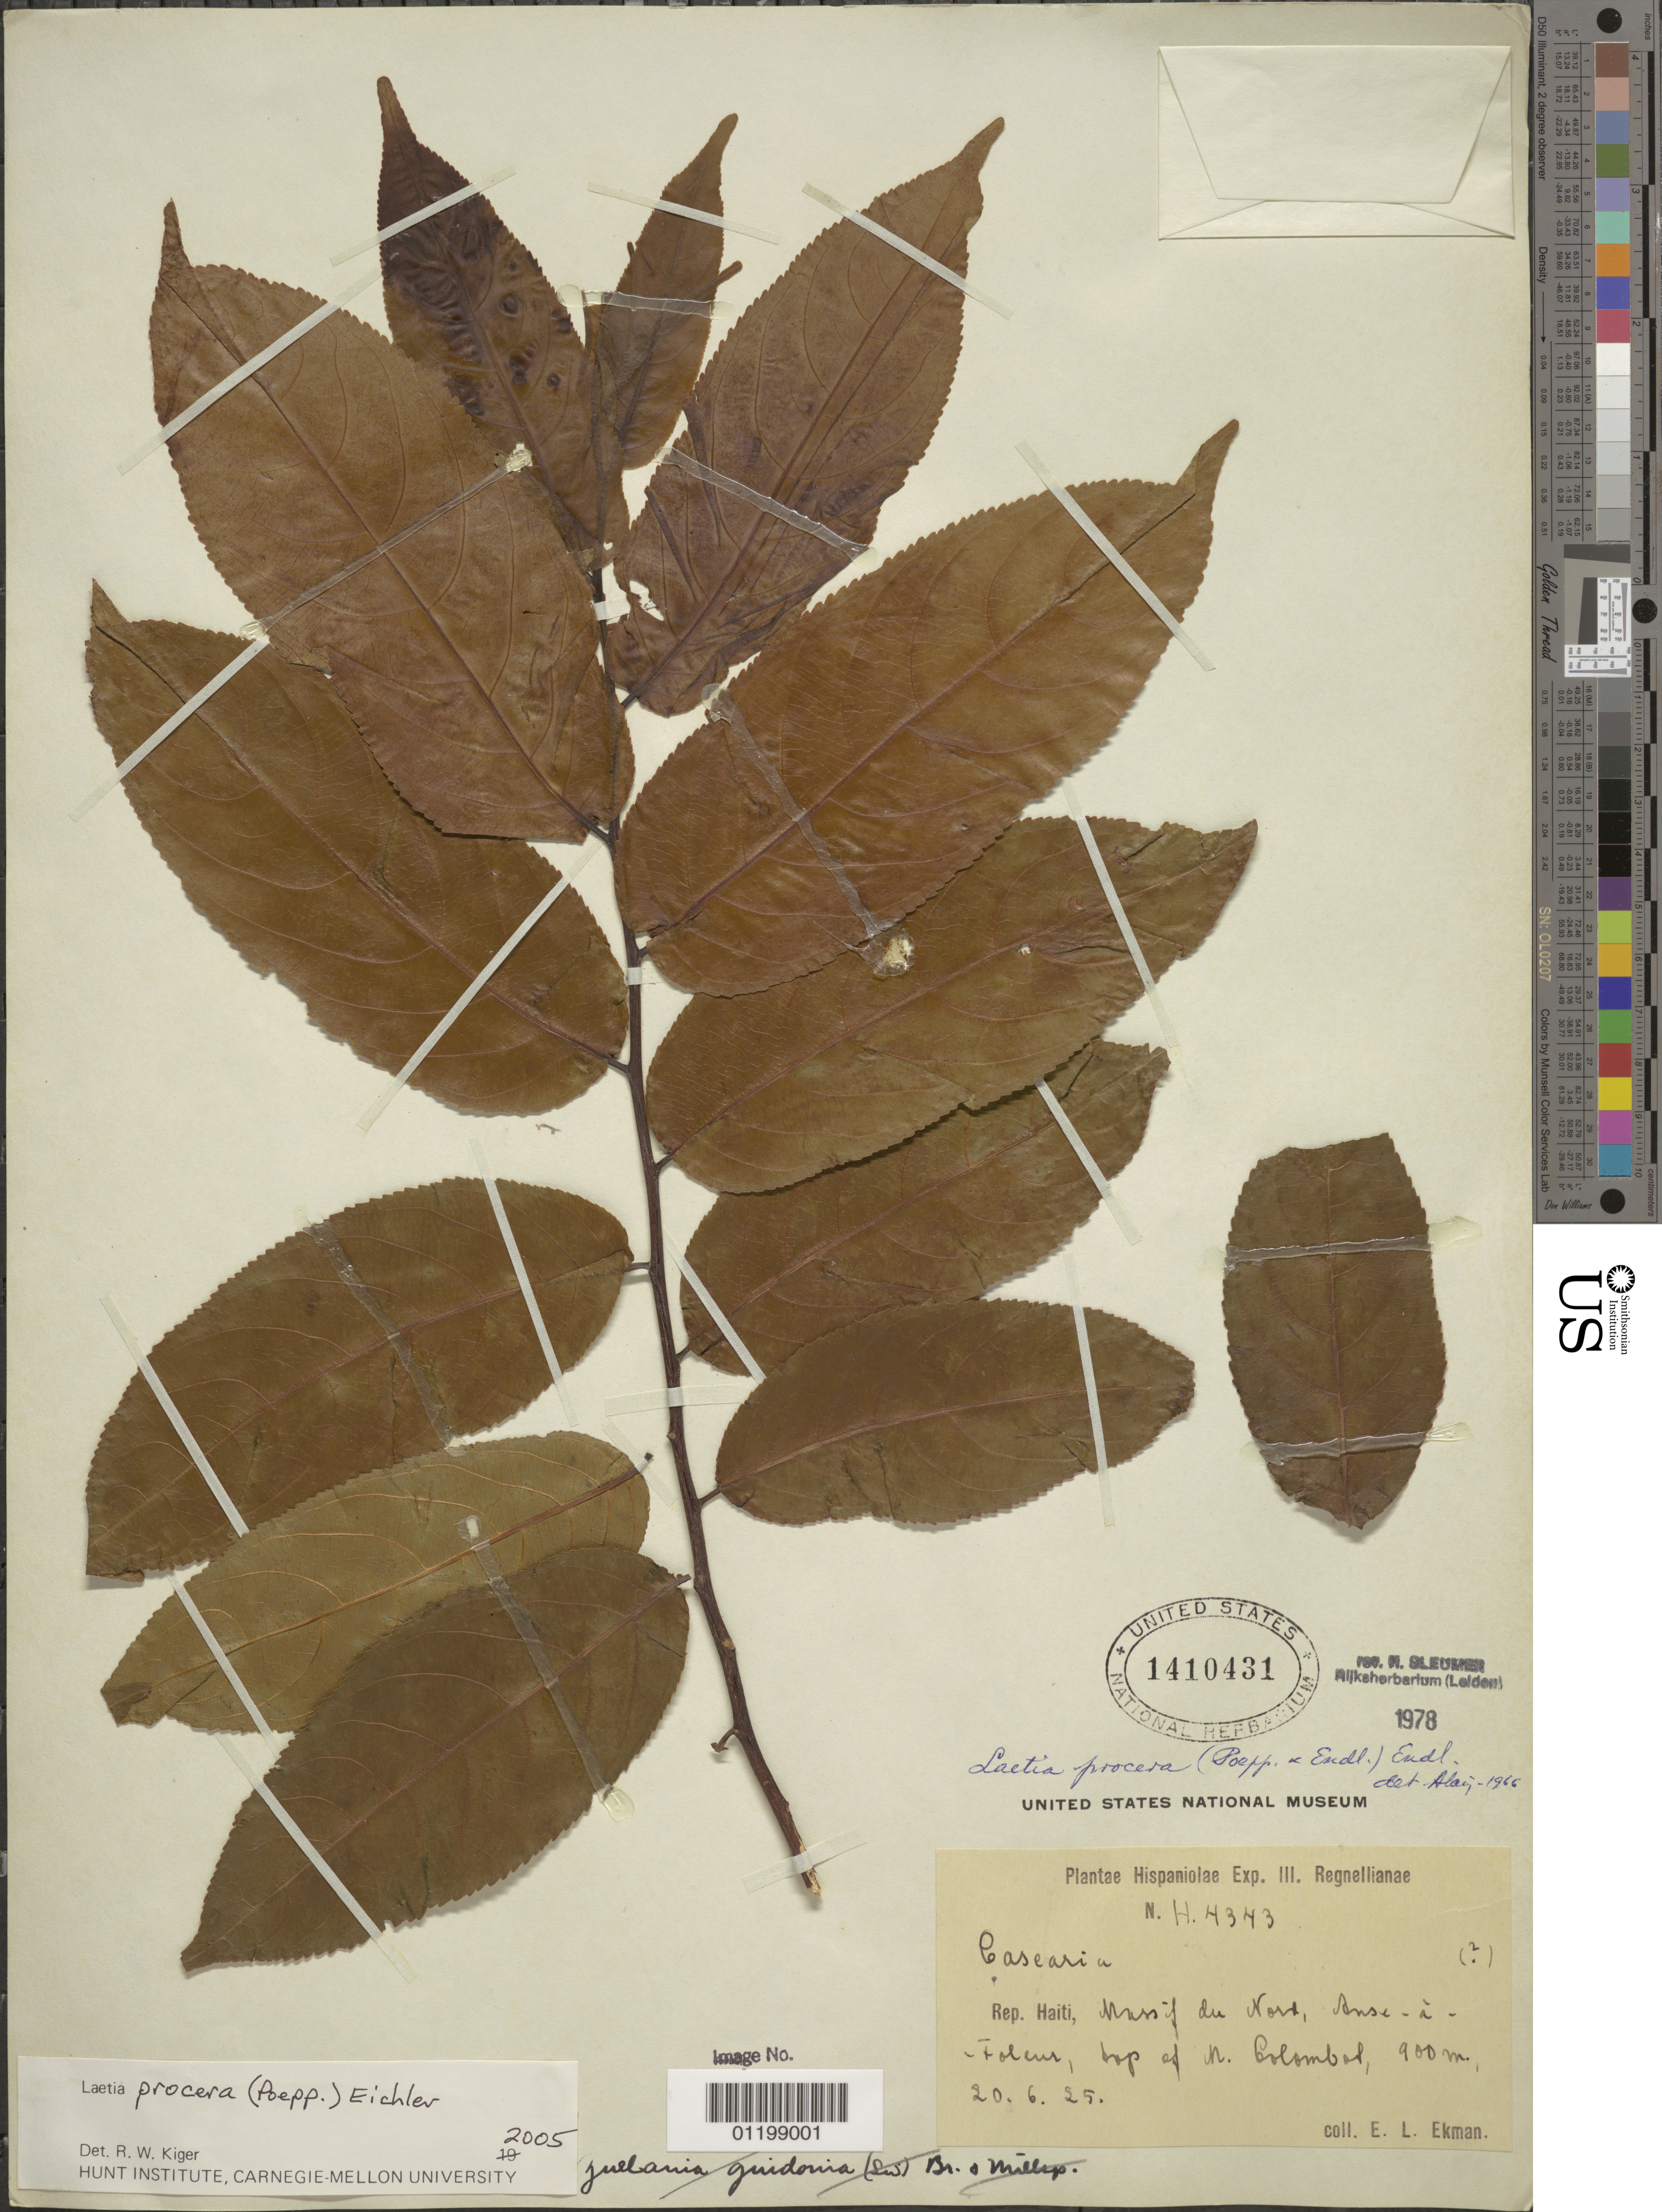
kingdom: Plantae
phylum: Tracheophyta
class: Magnoliopsida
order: Malpighiales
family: Salicaceae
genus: Laetia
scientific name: Laetia procera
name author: (Poepp.) Eichler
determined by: Kiger, R. W.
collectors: E. L. Ekman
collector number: H4343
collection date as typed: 20 Jun 1925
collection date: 1925-06-20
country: Haiti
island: Hispaniola Island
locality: Massif du Nord, Anse-à-Foleur, top of M. Colombot. [Morne Colombeau.]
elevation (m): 900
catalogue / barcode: US 1410431